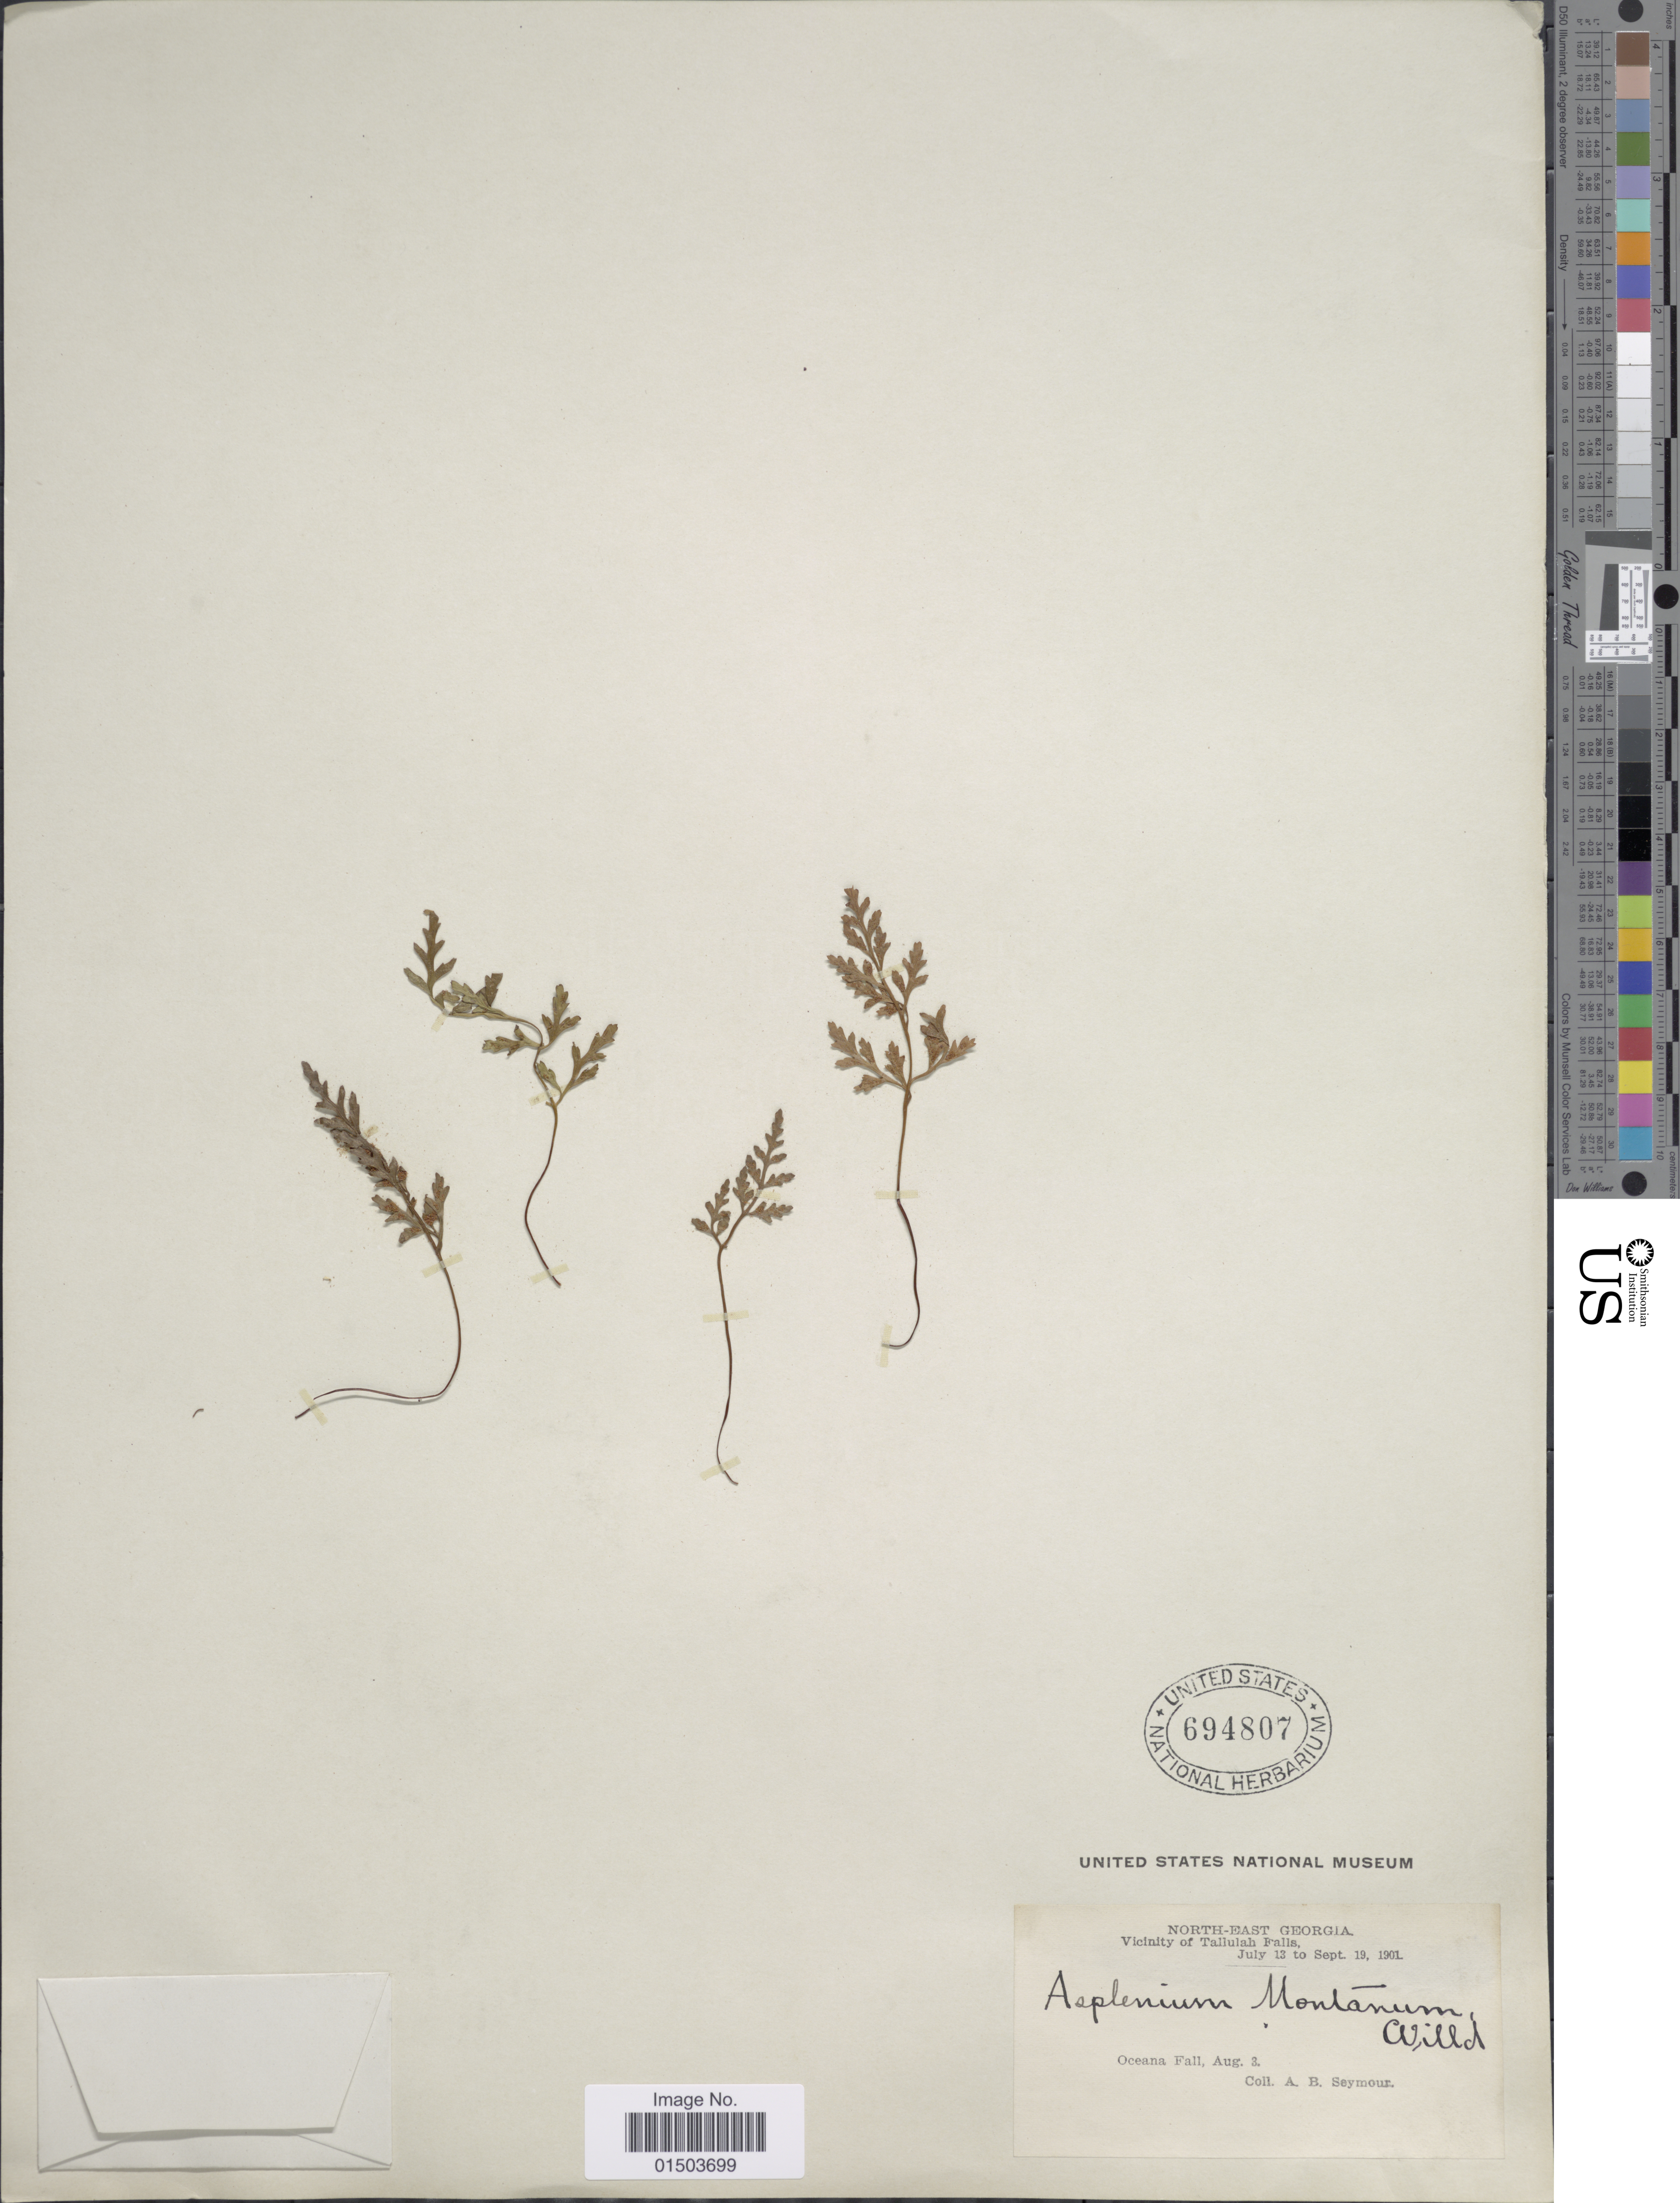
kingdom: Plantae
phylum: Tracheophyta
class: Polypodiopsida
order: Polypodiales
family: Aspleniaceae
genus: Asplenium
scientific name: Asplenium montanum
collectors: A. Seymour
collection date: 1901-08-03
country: United States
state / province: Georgia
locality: North-East Georgia. Vicinity of Tallulah Falls. Oceana Fall.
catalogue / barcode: US 694807